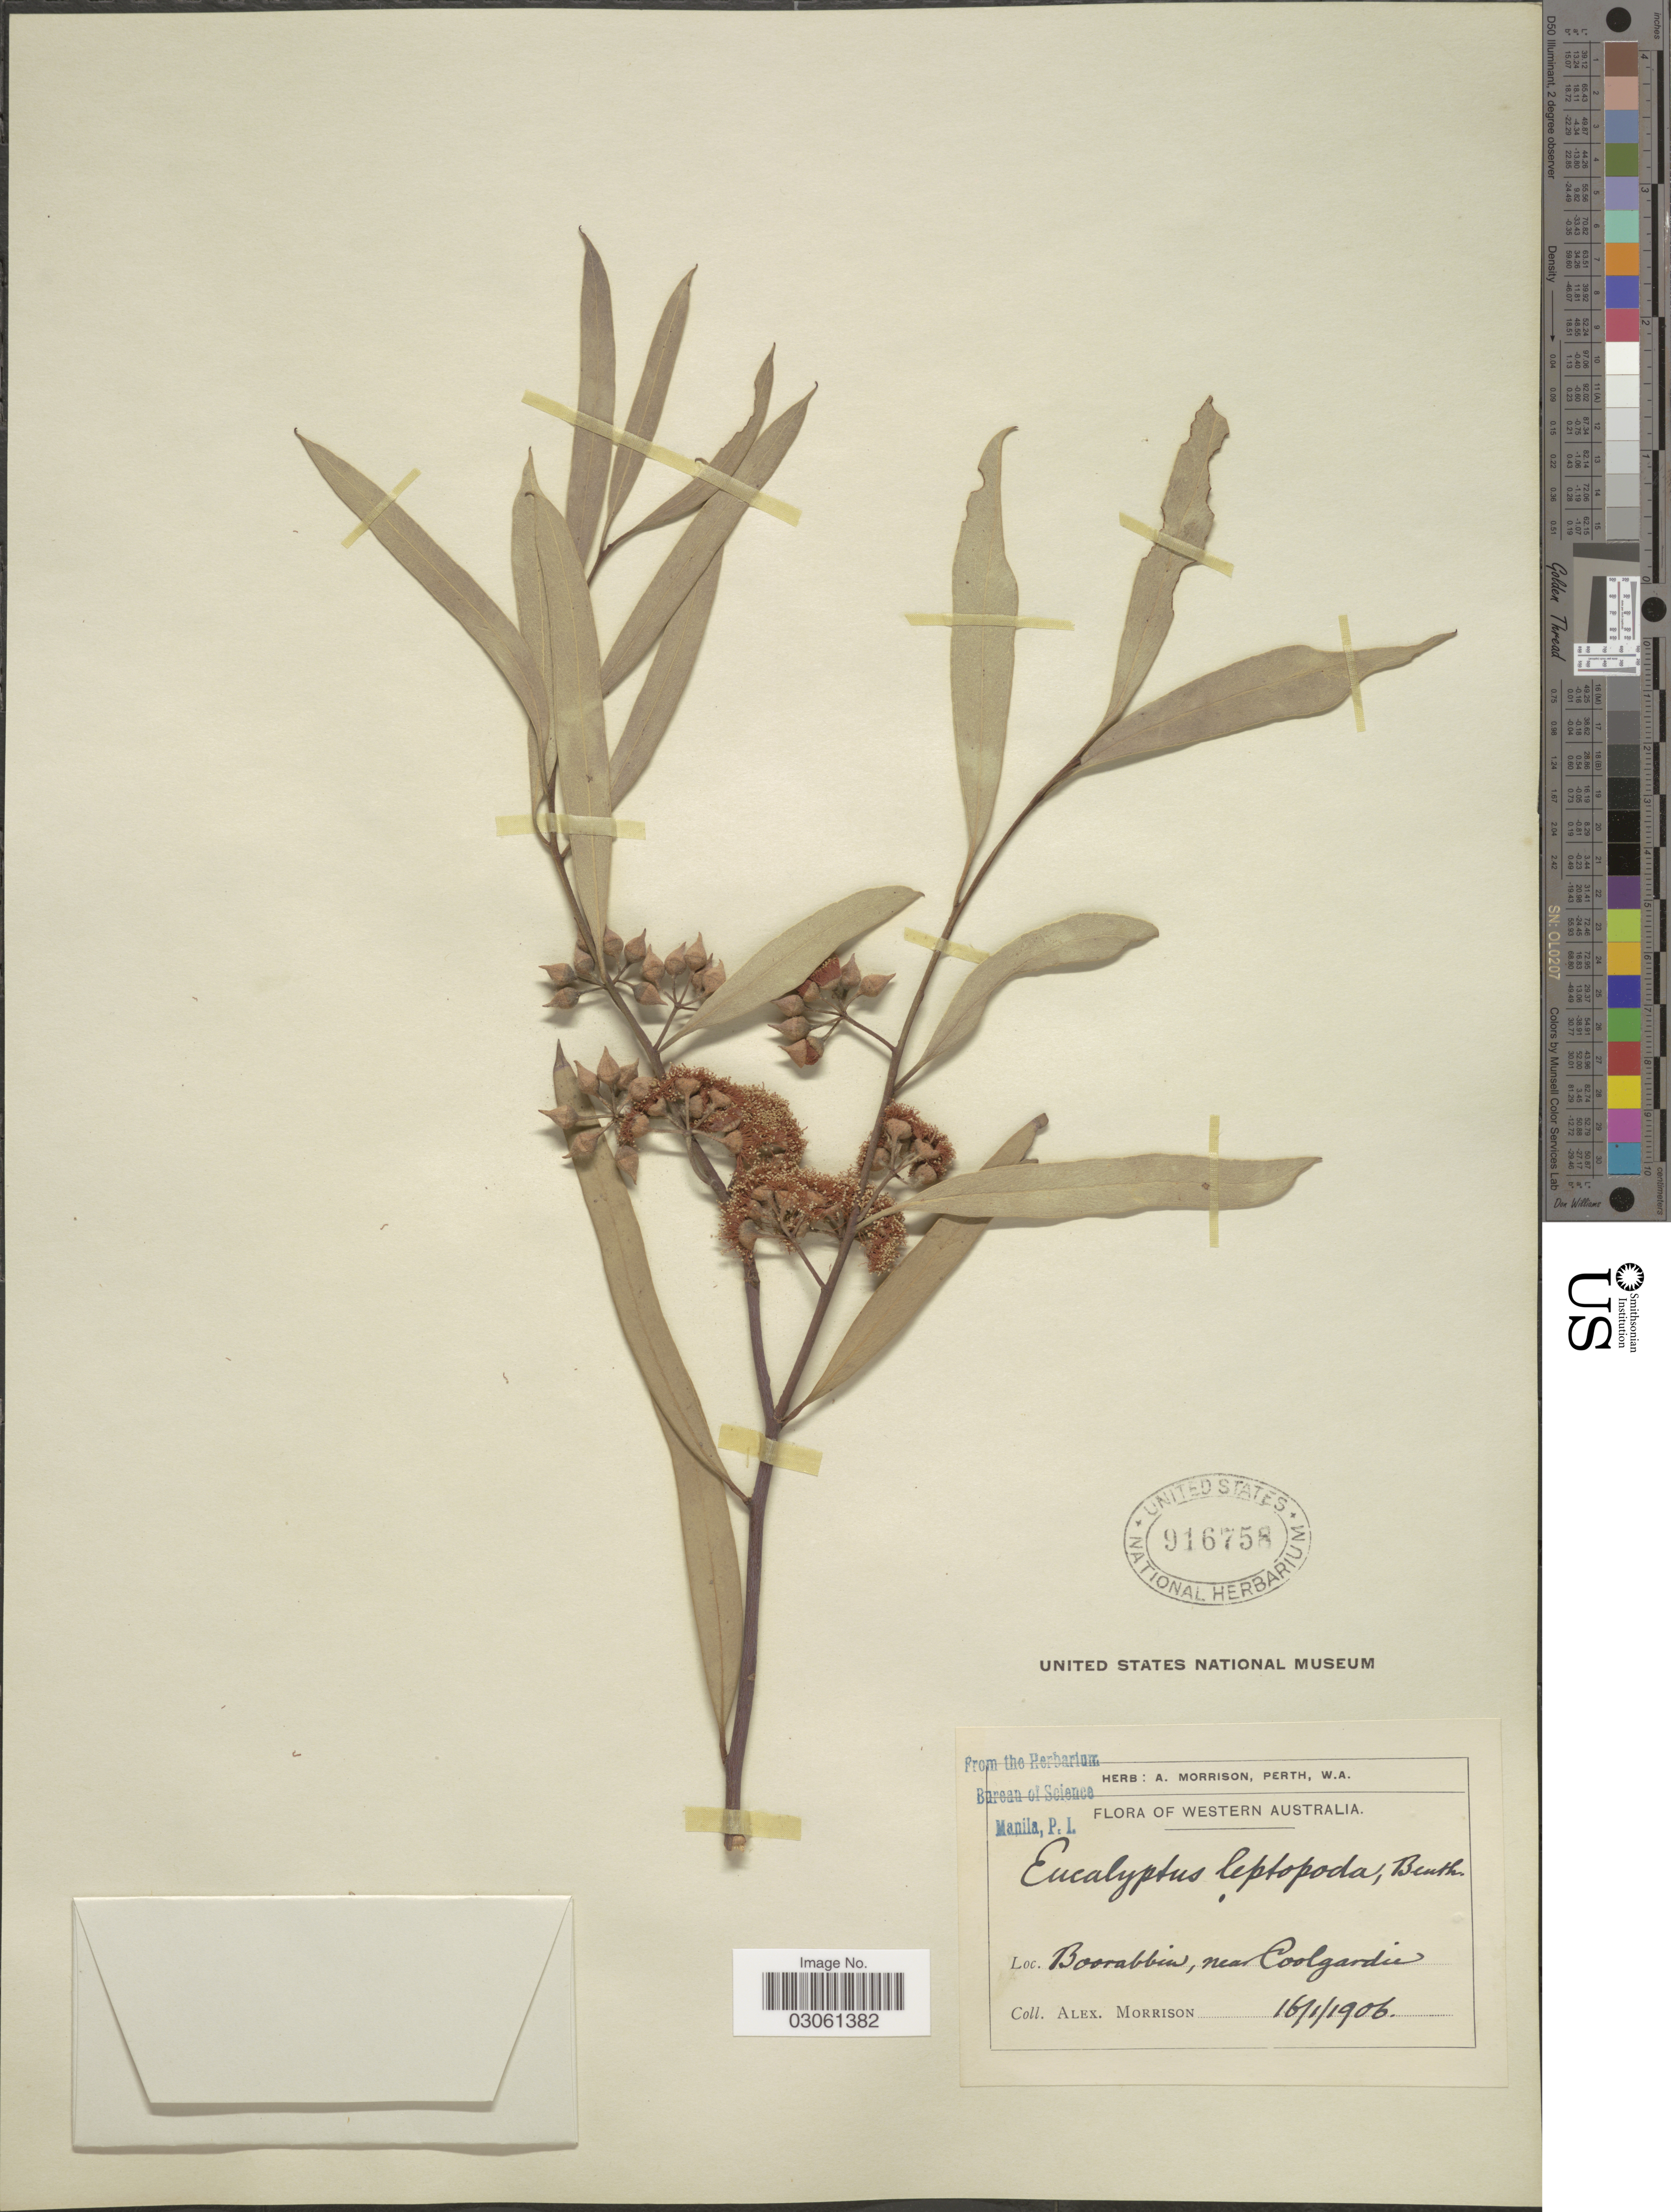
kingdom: Plantae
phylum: Tracheophyta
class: Magnoliopsida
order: Myrtales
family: Myrtaceae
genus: Eucalyptus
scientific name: Eucalyptus leptopoda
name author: Benth.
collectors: A. Morrison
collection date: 1906-01-16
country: Australia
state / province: Western Australia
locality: Boorabbin, near Coolgardie.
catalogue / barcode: US 916758